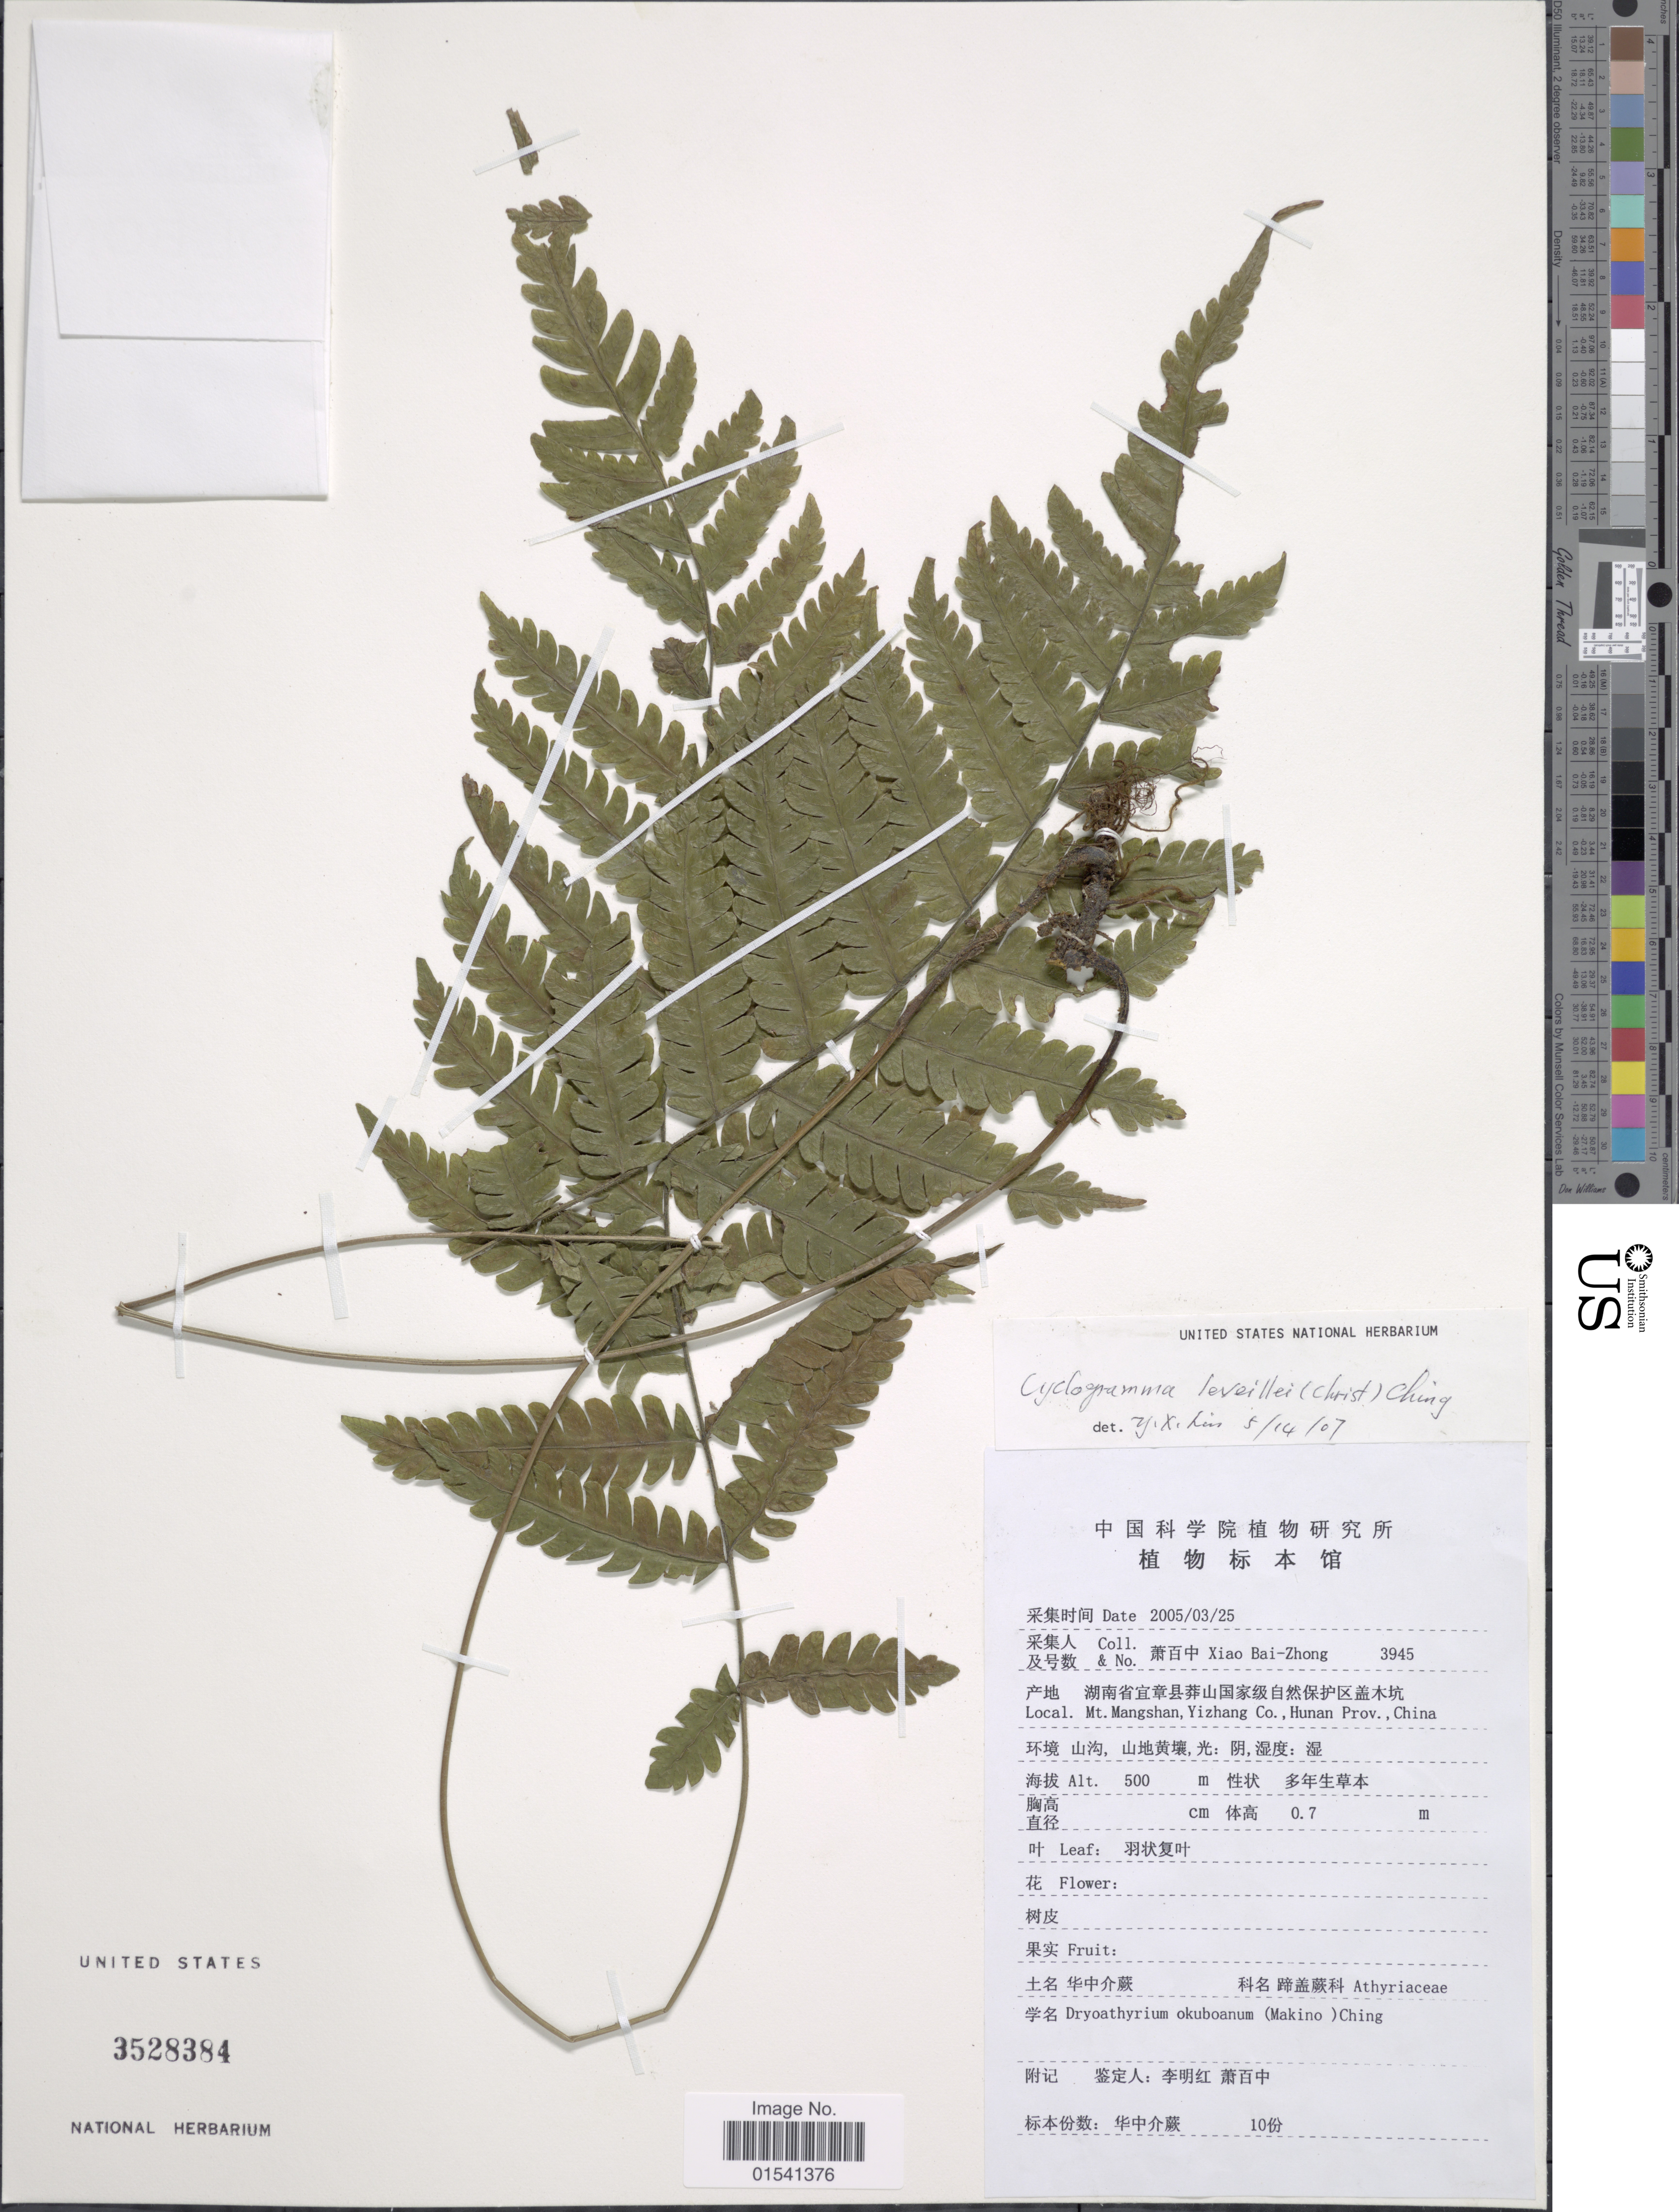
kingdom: Plantae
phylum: Tracheophyta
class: Polypodiopsida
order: Polypodiales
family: Thelypteridaceae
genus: Cyclogramma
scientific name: Cyclogramma leveillei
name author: (Christ) Ching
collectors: B. Z. Xiao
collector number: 3945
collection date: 2005-03-25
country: China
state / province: Hunan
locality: Mt Mangshan, Yizhang Co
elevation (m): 500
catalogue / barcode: US 3528384